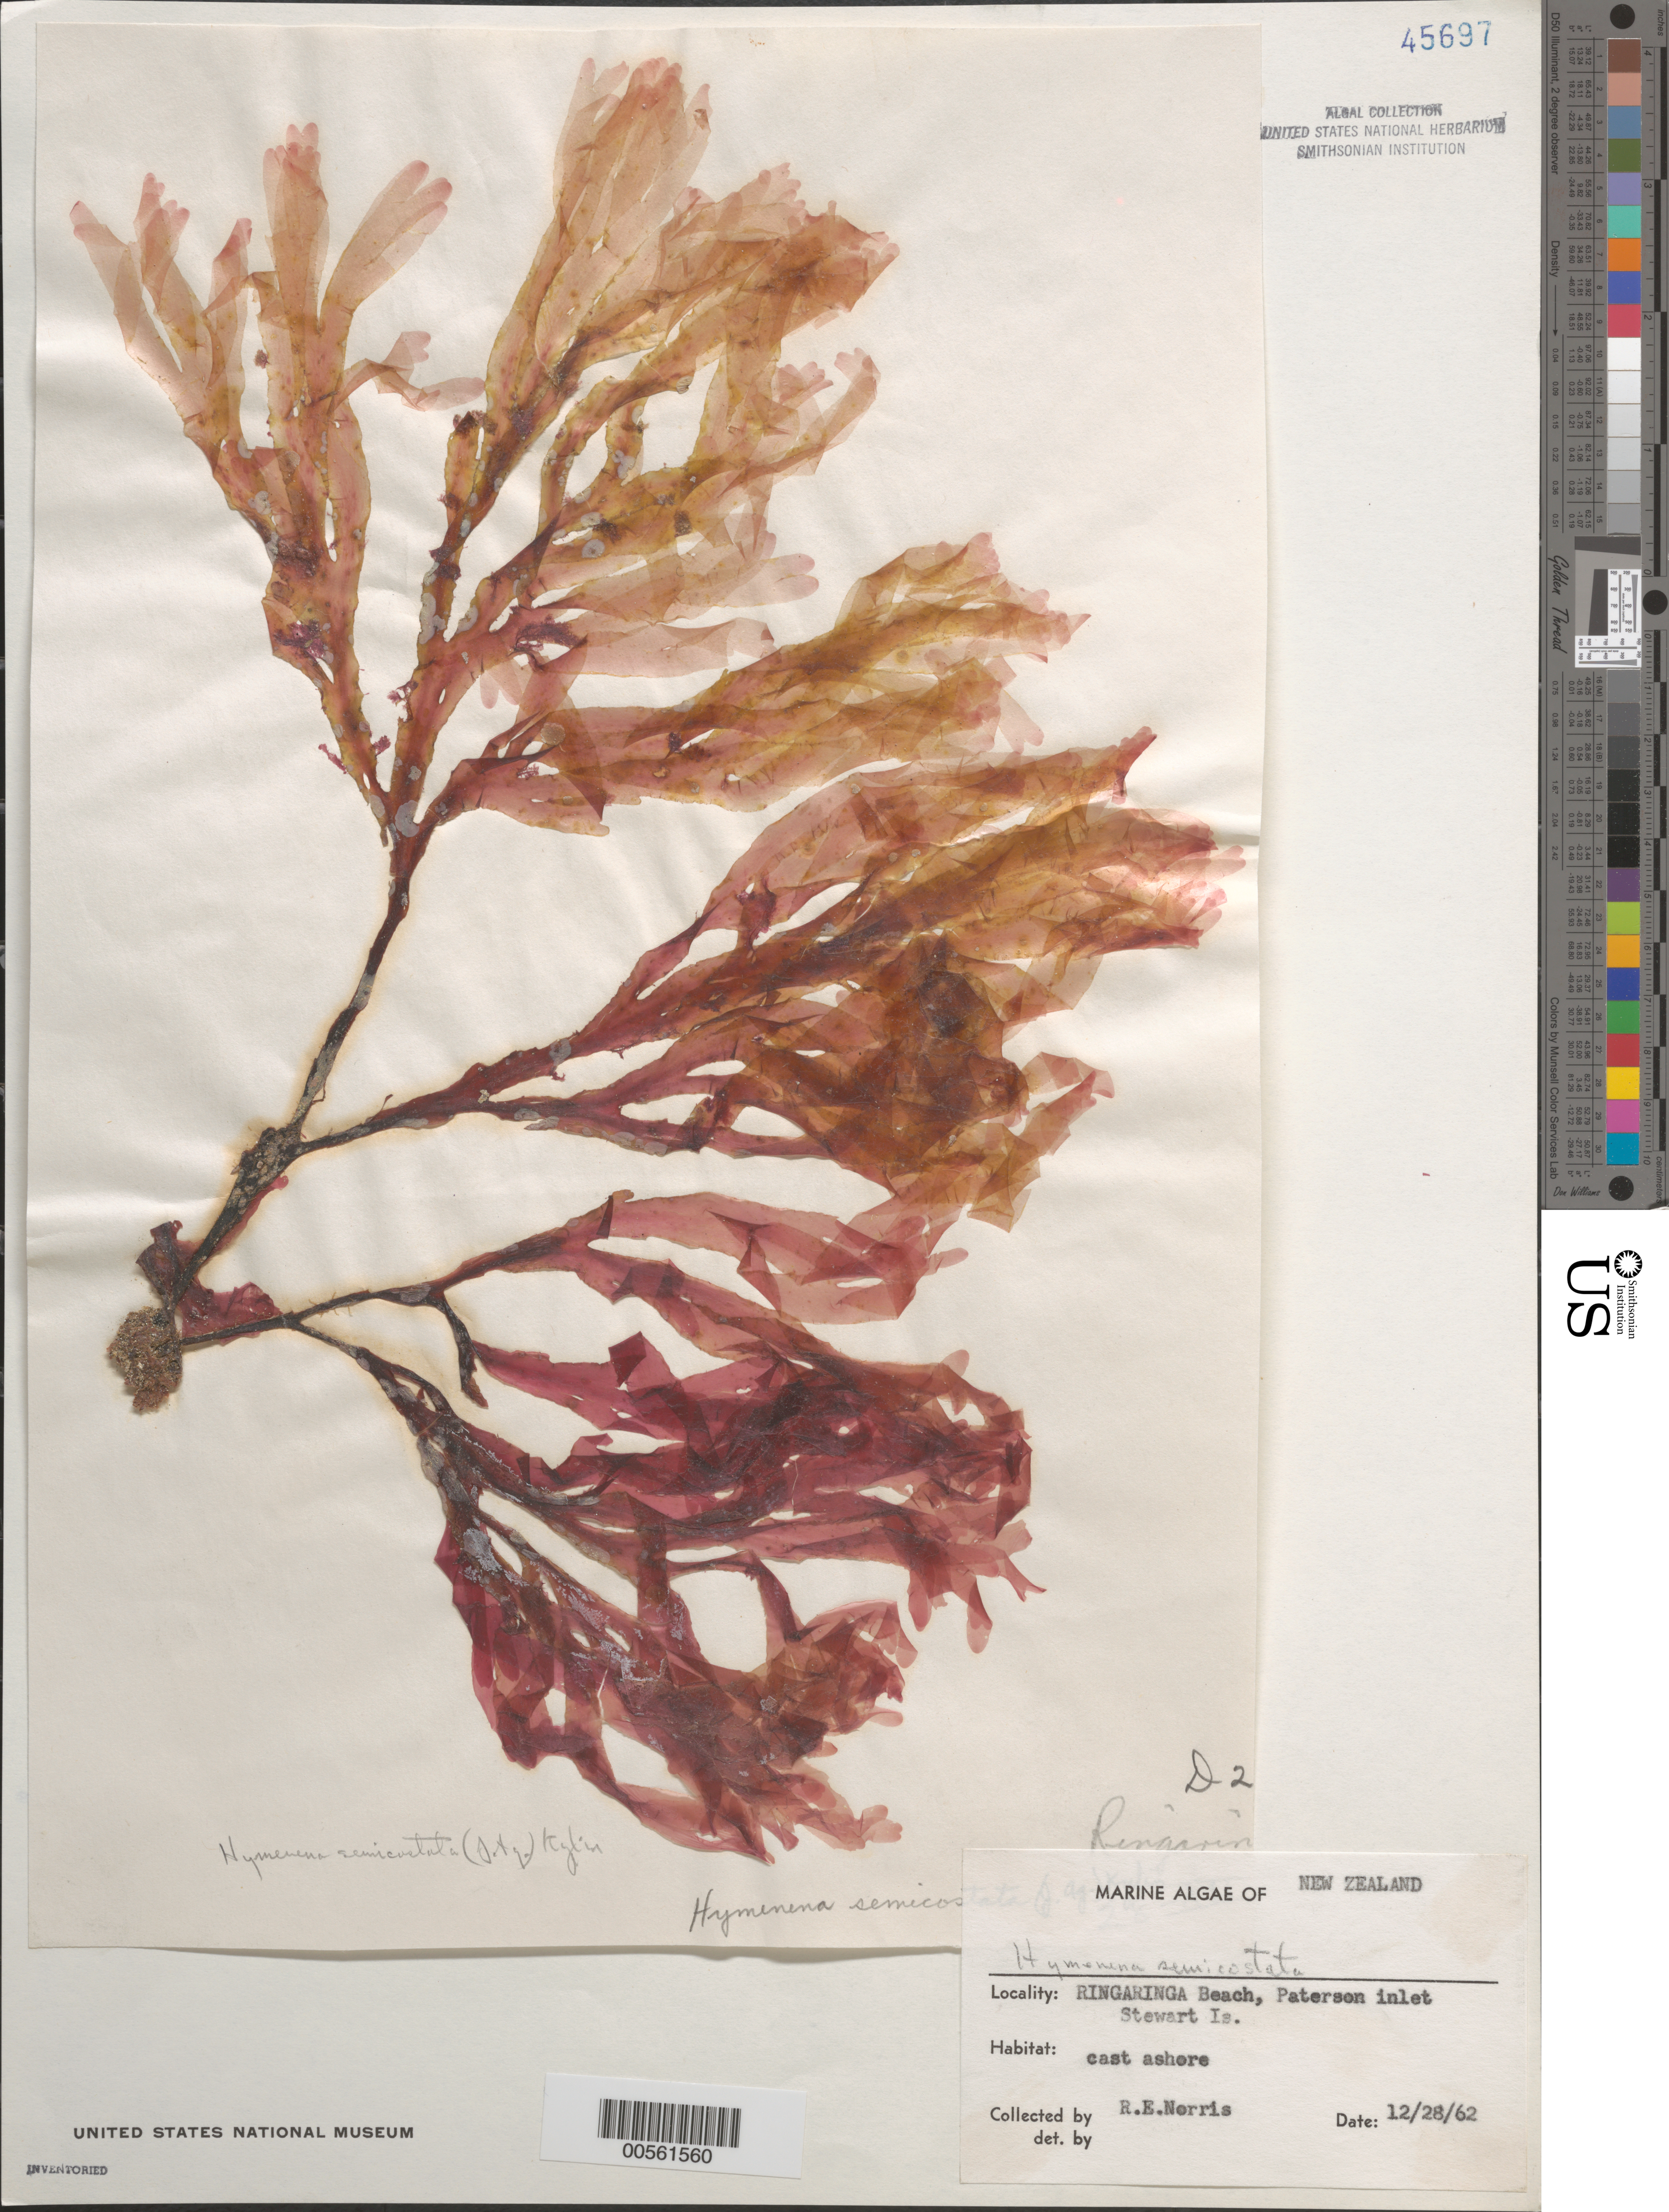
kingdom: Plantae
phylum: Rhodophyta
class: Florideophyceae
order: Ceramiales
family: Delesseriaceae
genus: Hymenena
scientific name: Hymenena semicostata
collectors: R. E. Norris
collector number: D2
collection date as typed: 28 Dec 1962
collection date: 1962-12-28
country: New Zealand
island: Stewart Island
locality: Ringaringa Beach, Paterson Inlet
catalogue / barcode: US 45697